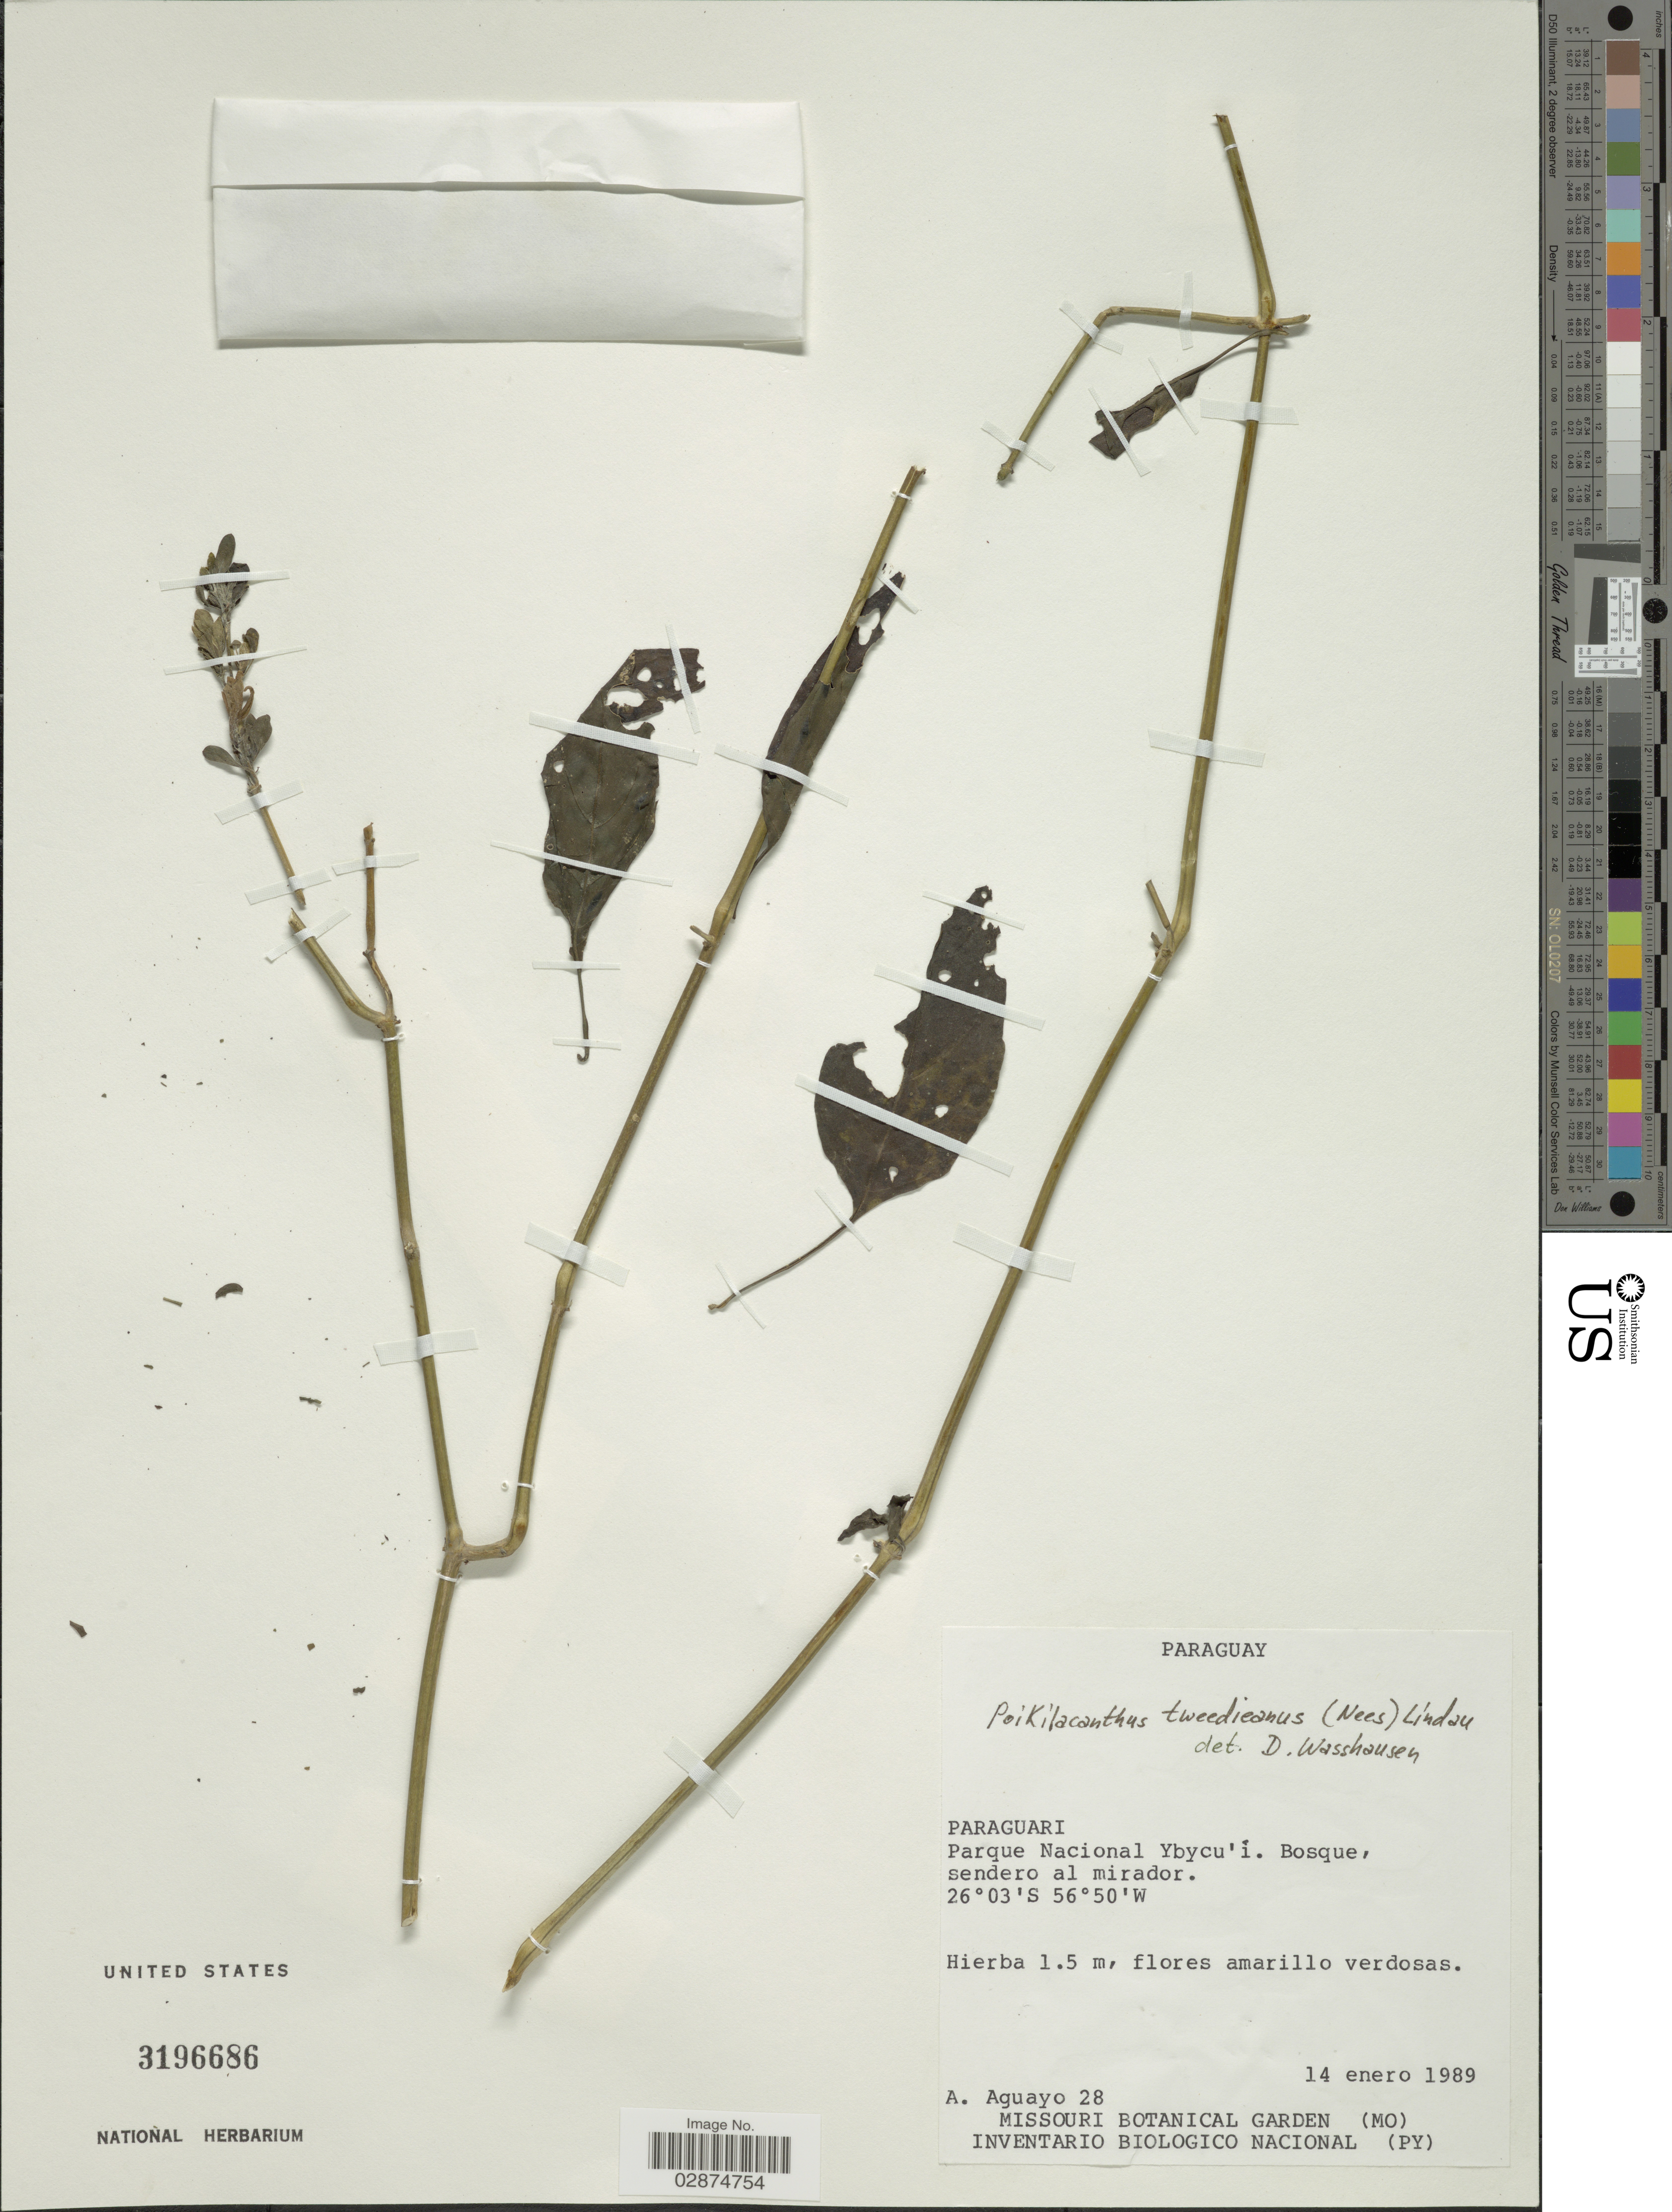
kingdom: Plantae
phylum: Tracheophyta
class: Magnoliopsida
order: Lamiales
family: Acanthaceae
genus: Poikilacanthus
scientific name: Poikilacanthus glandulosus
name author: (Nees) Ariza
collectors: A. Aguayo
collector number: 28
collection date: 1989-01-14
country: Paraguay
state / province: Paraguari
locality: Parque Nacional Ybycu'í.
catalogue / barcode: US 3196686